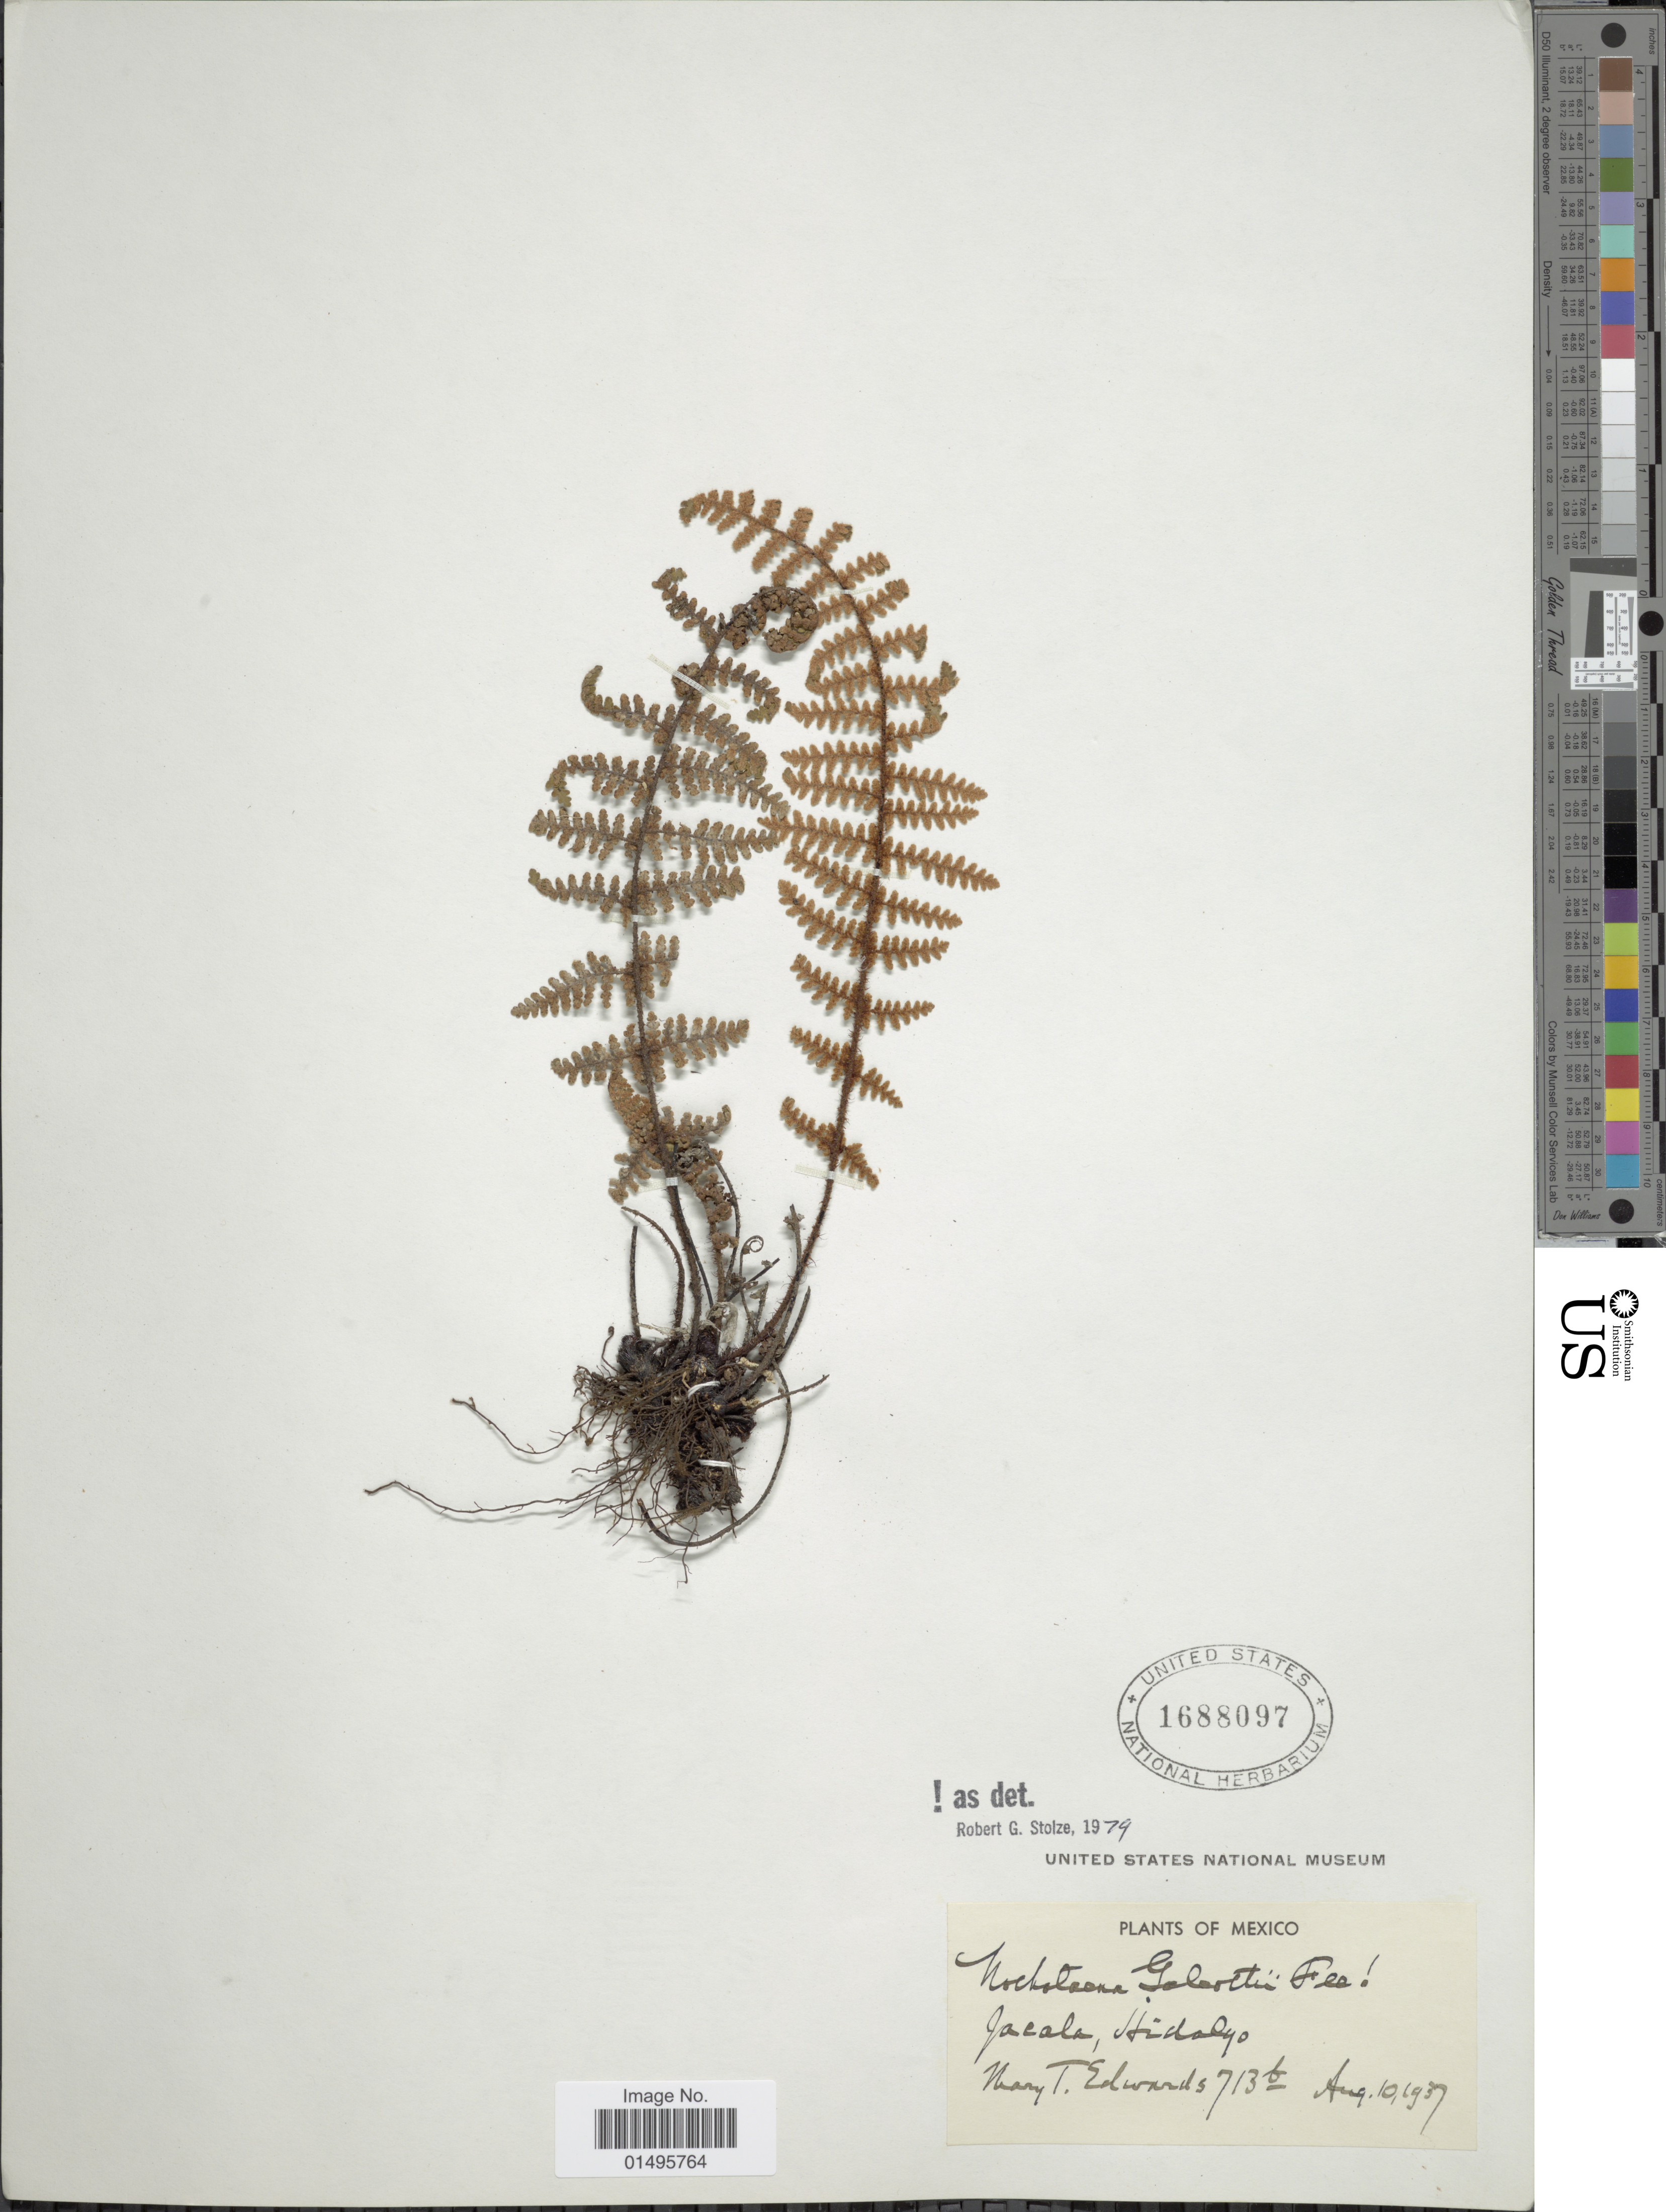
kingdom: Plantae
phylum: Tracheophyta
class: Polypodiopsida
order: Polypodiales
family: Pteridaceae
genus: Notholaena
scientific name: Notholaena galeottii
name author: Fée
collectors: M. Edwards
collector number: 713 b *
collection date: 1937-08-10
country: Mexico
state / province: Hidalgo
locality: Jacala, Hidalgo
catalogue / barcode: US 1688097